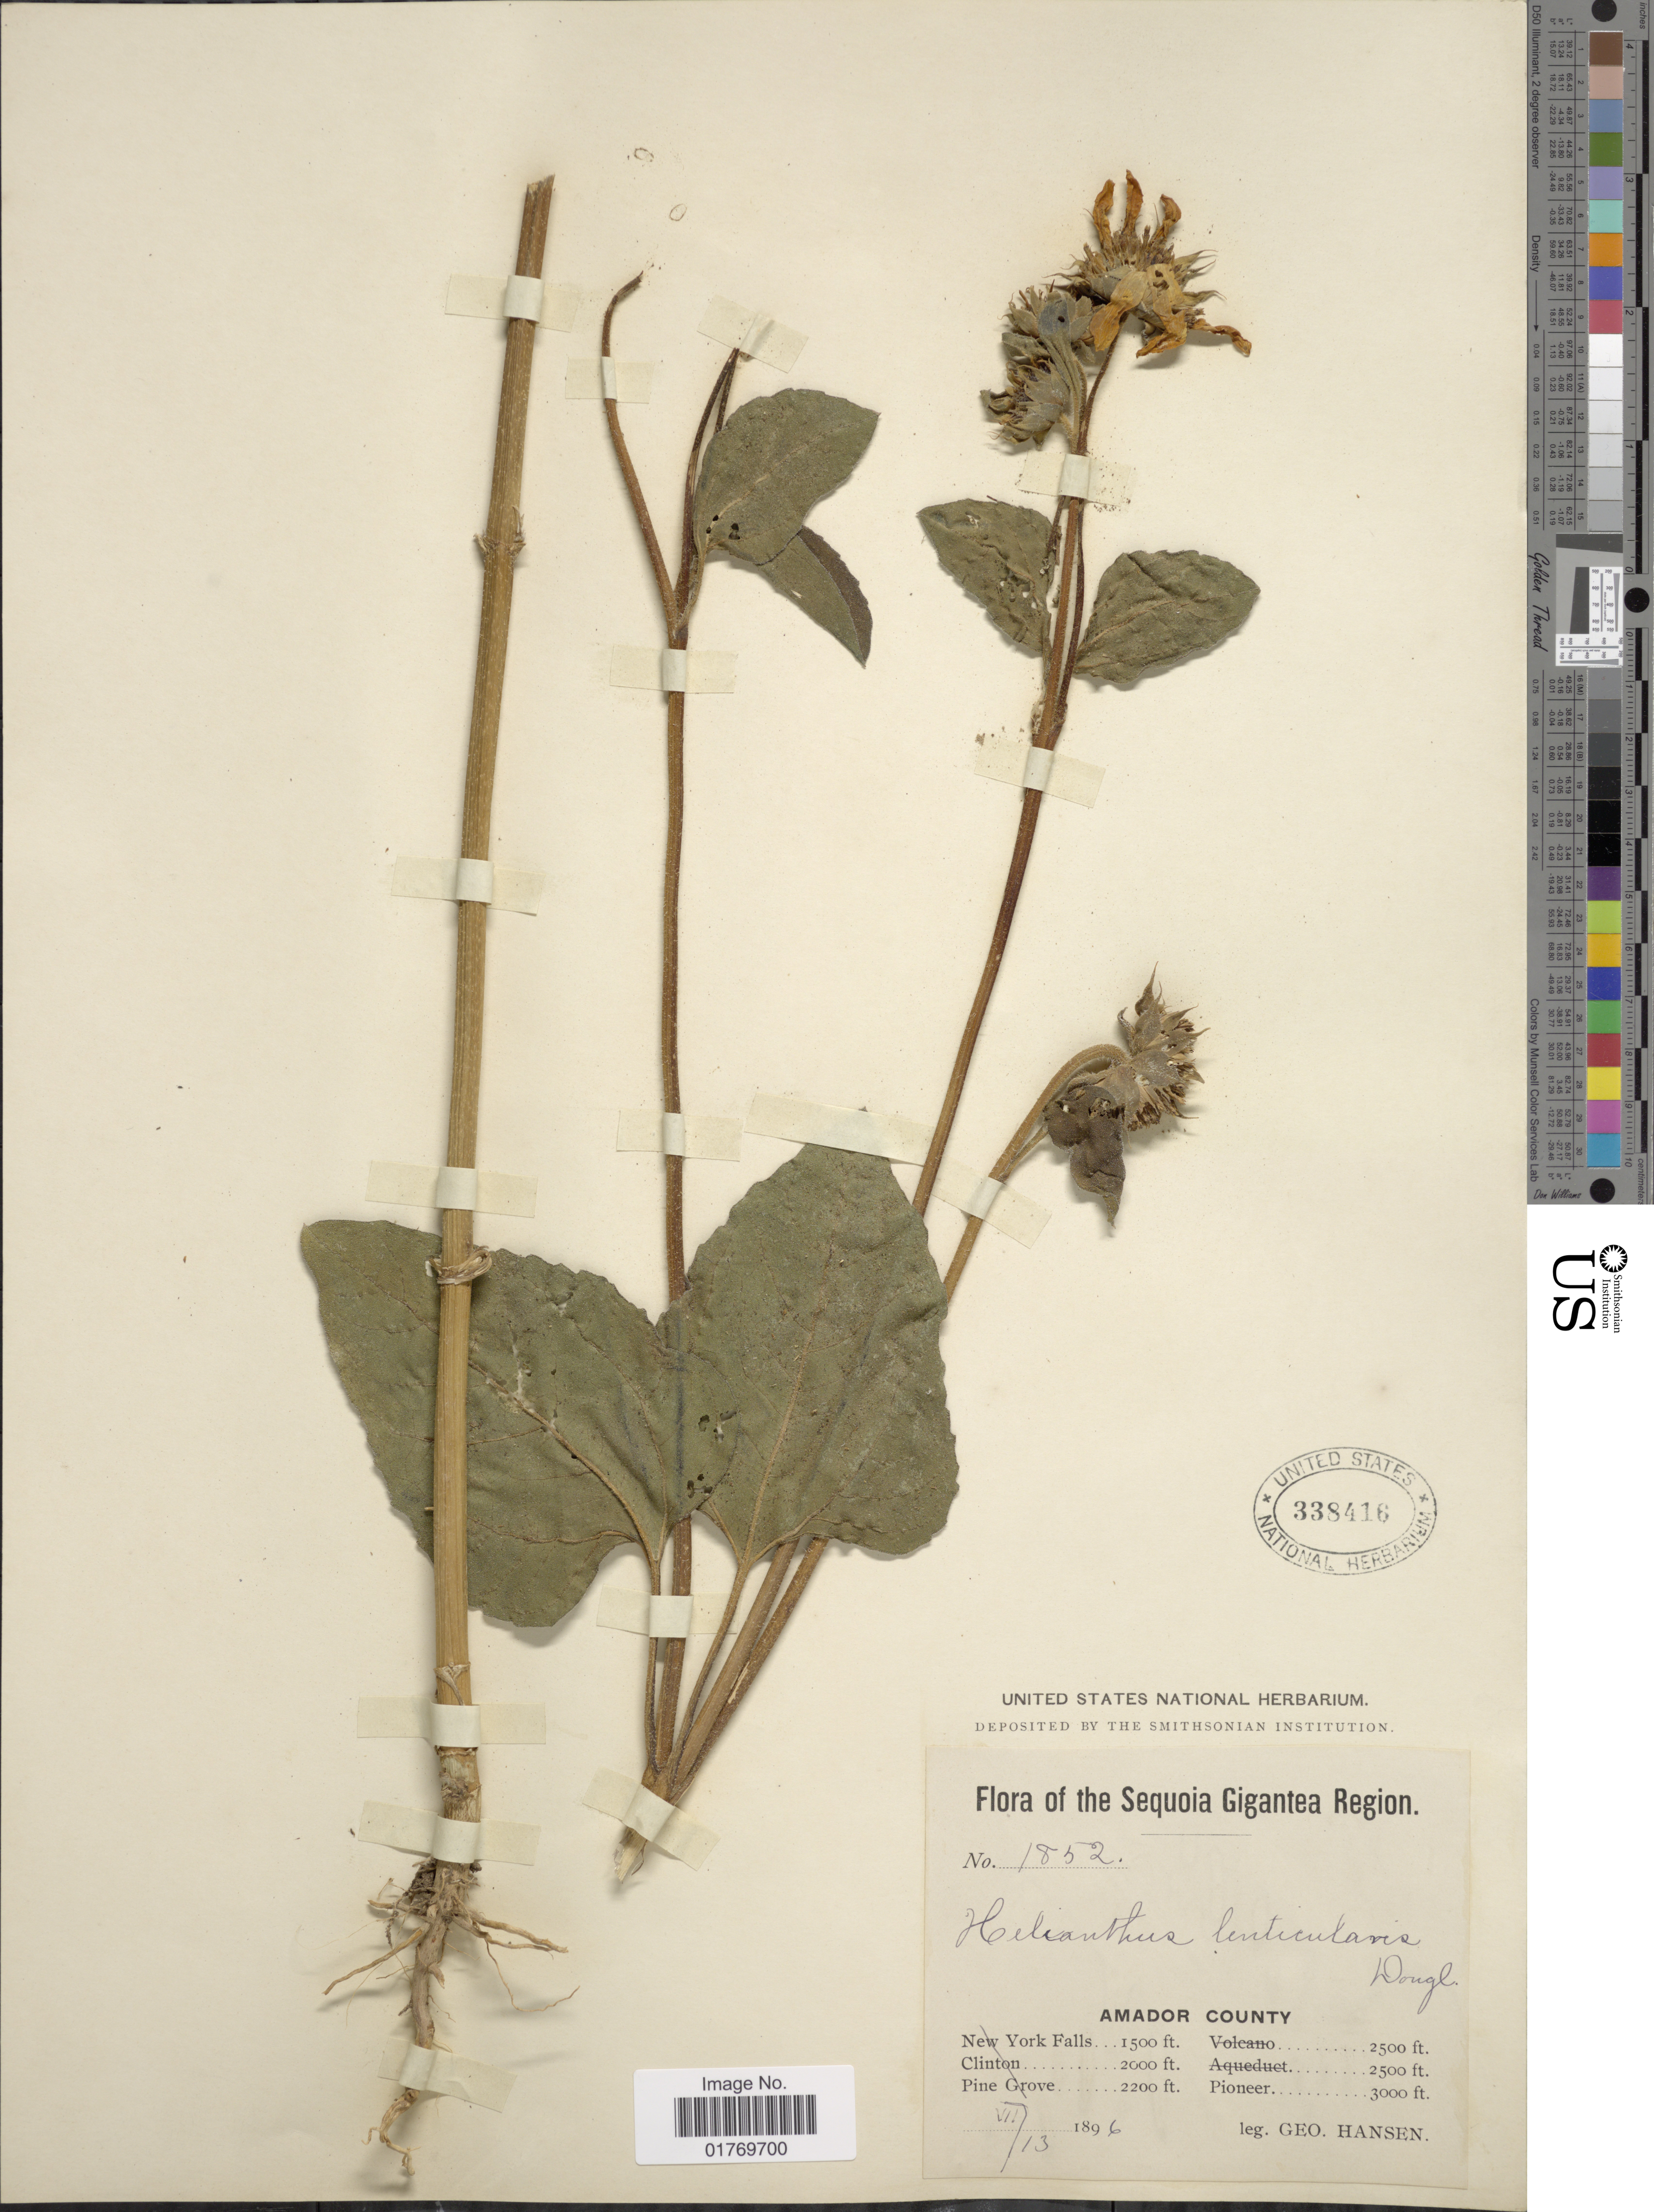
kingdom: Plantae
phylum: Tracheophyta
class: Magnoliopsida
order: Asterales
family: Asteraceae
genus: Helianthus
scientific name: Helianthus annuus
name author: L.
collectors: G. Hansen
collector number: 1852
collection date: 1896-07-13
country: United States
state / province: California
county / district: Amador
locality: The Sequoia Gigantea Region, Amador County, Pioneer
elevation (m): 914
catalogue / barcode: US 338416